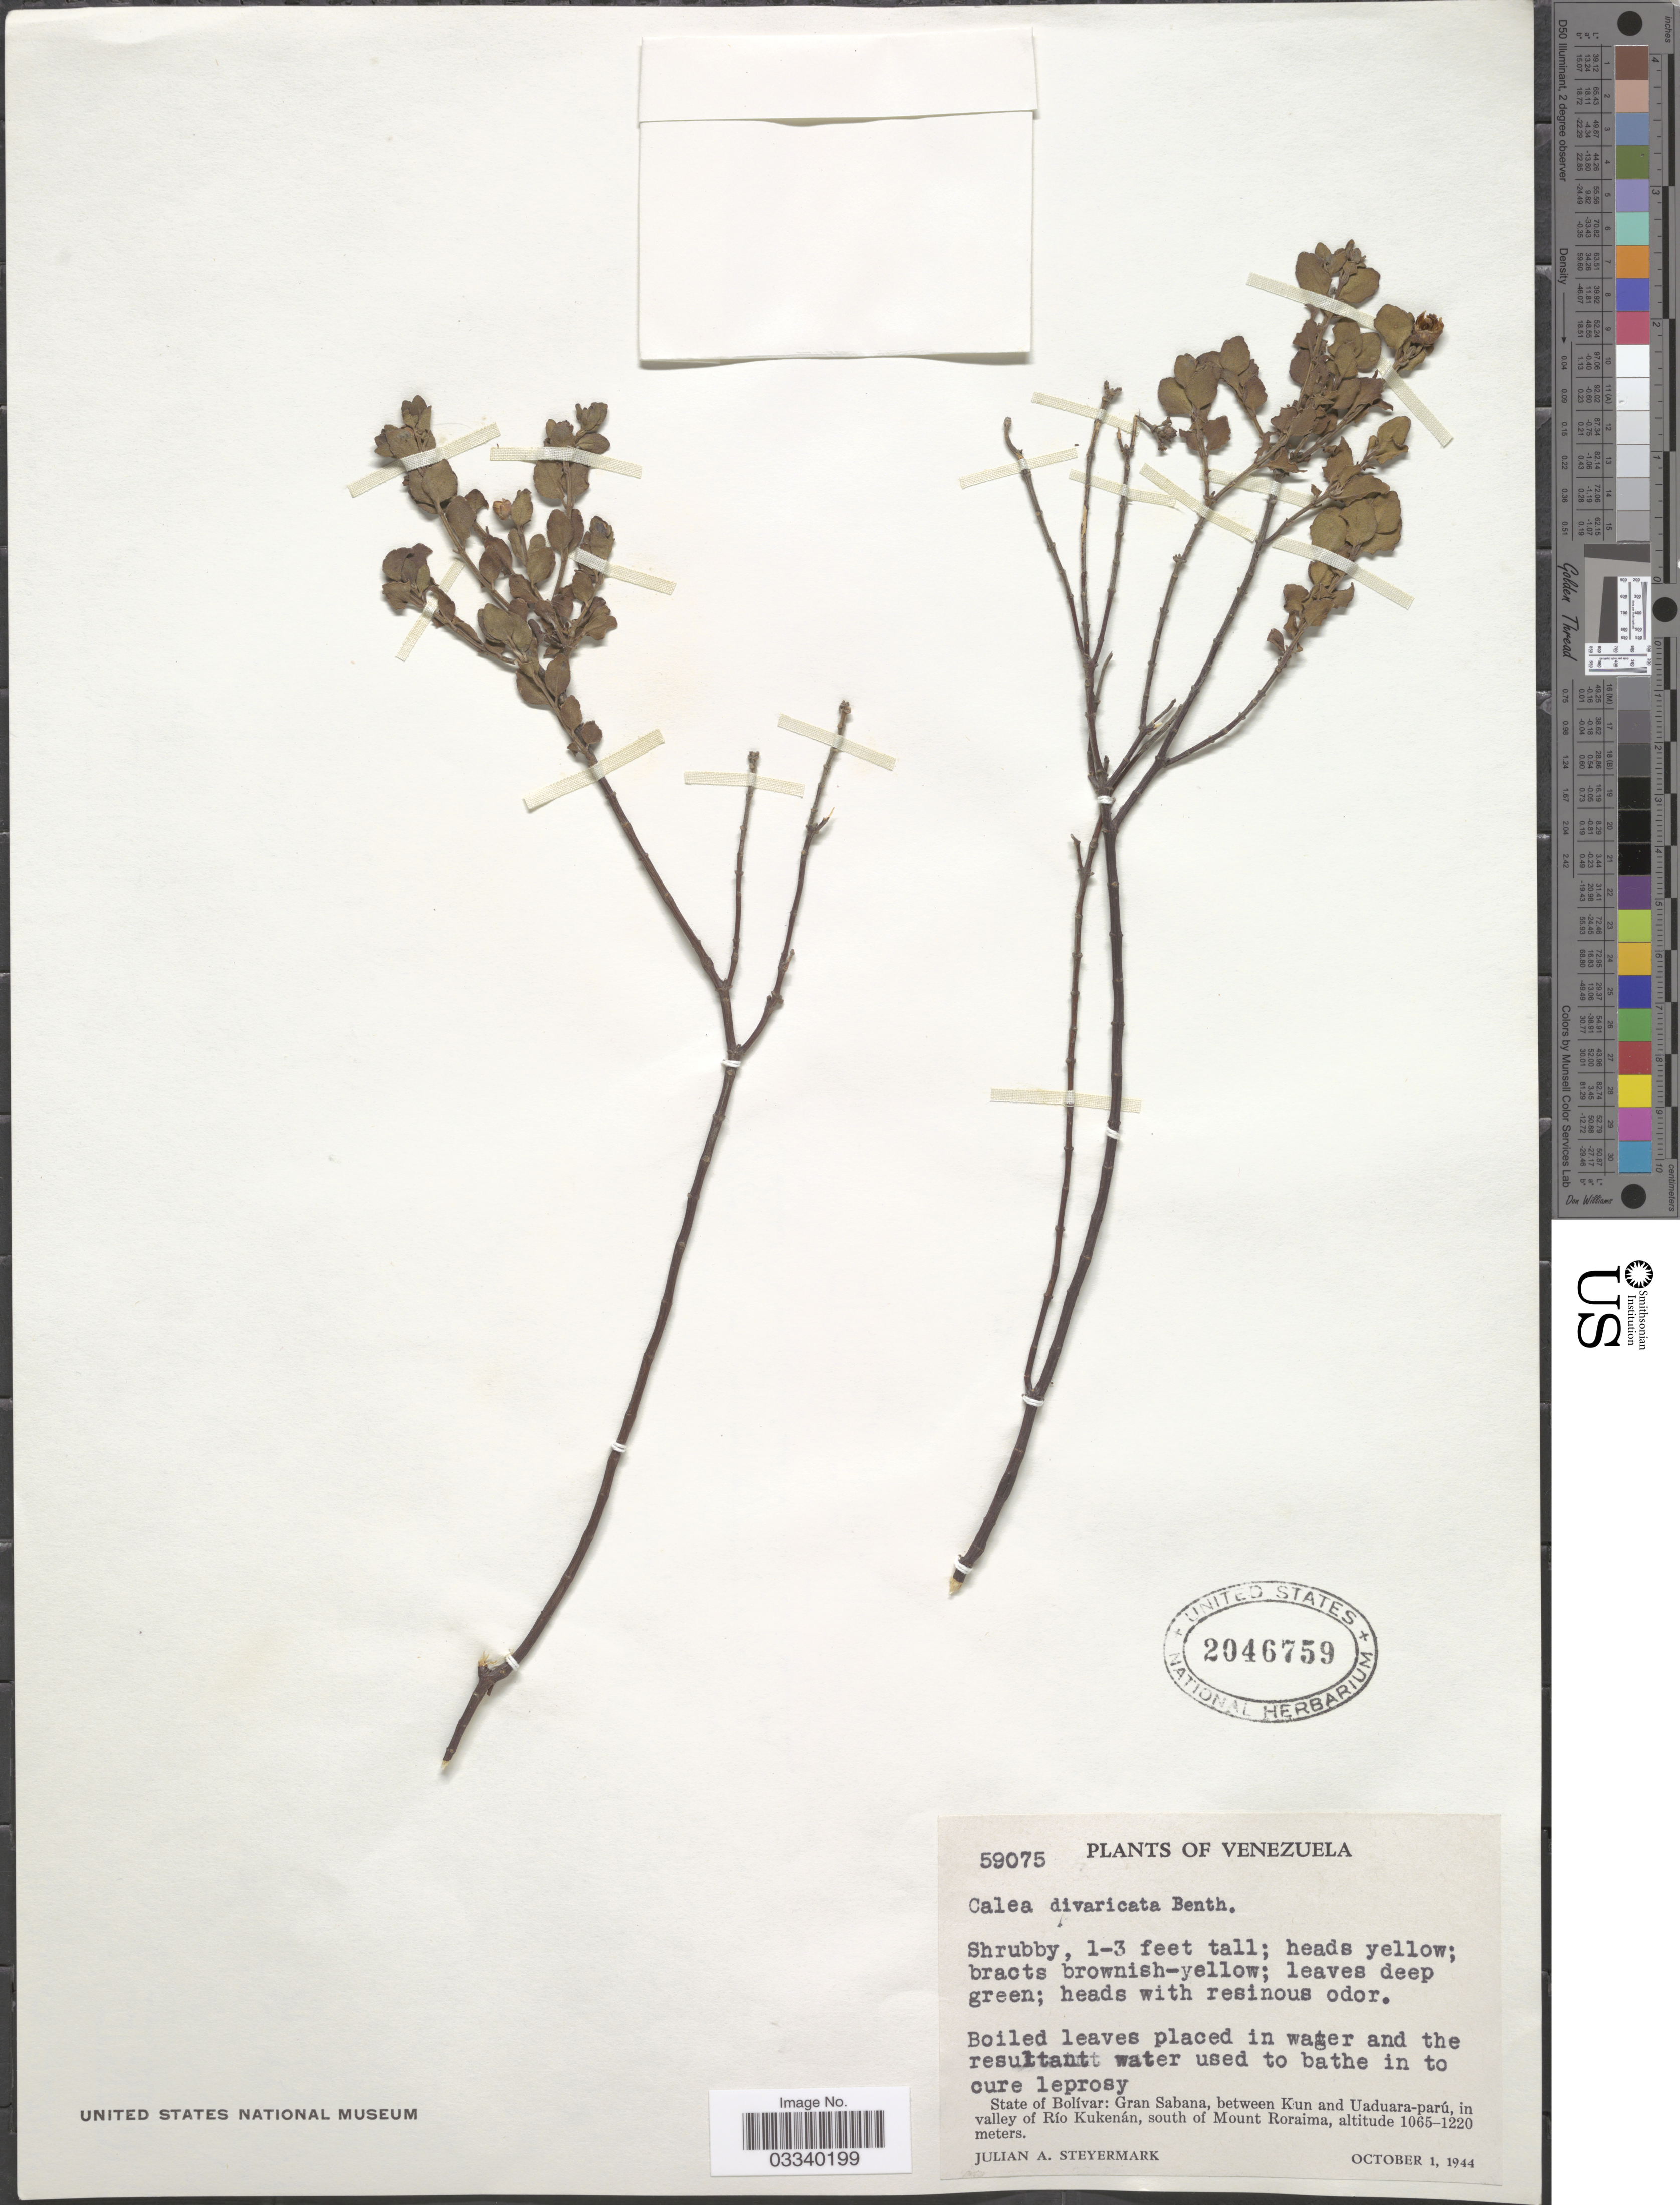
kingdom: Plantae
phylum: Tracheophyta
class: Magnoliopsida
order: Asterales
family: Asteraceae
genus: Calea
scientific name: Calea divaricata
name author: Benth.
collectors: J. Steyermark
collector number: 59075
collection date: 1944-10-01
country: Venezuela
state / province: Bolivar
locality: Gran Sabana, between Kun and Uaduara-parú, in valley of Río Kukenán, south of Mount Roraima.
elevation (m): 1065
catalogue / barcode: US 2046759